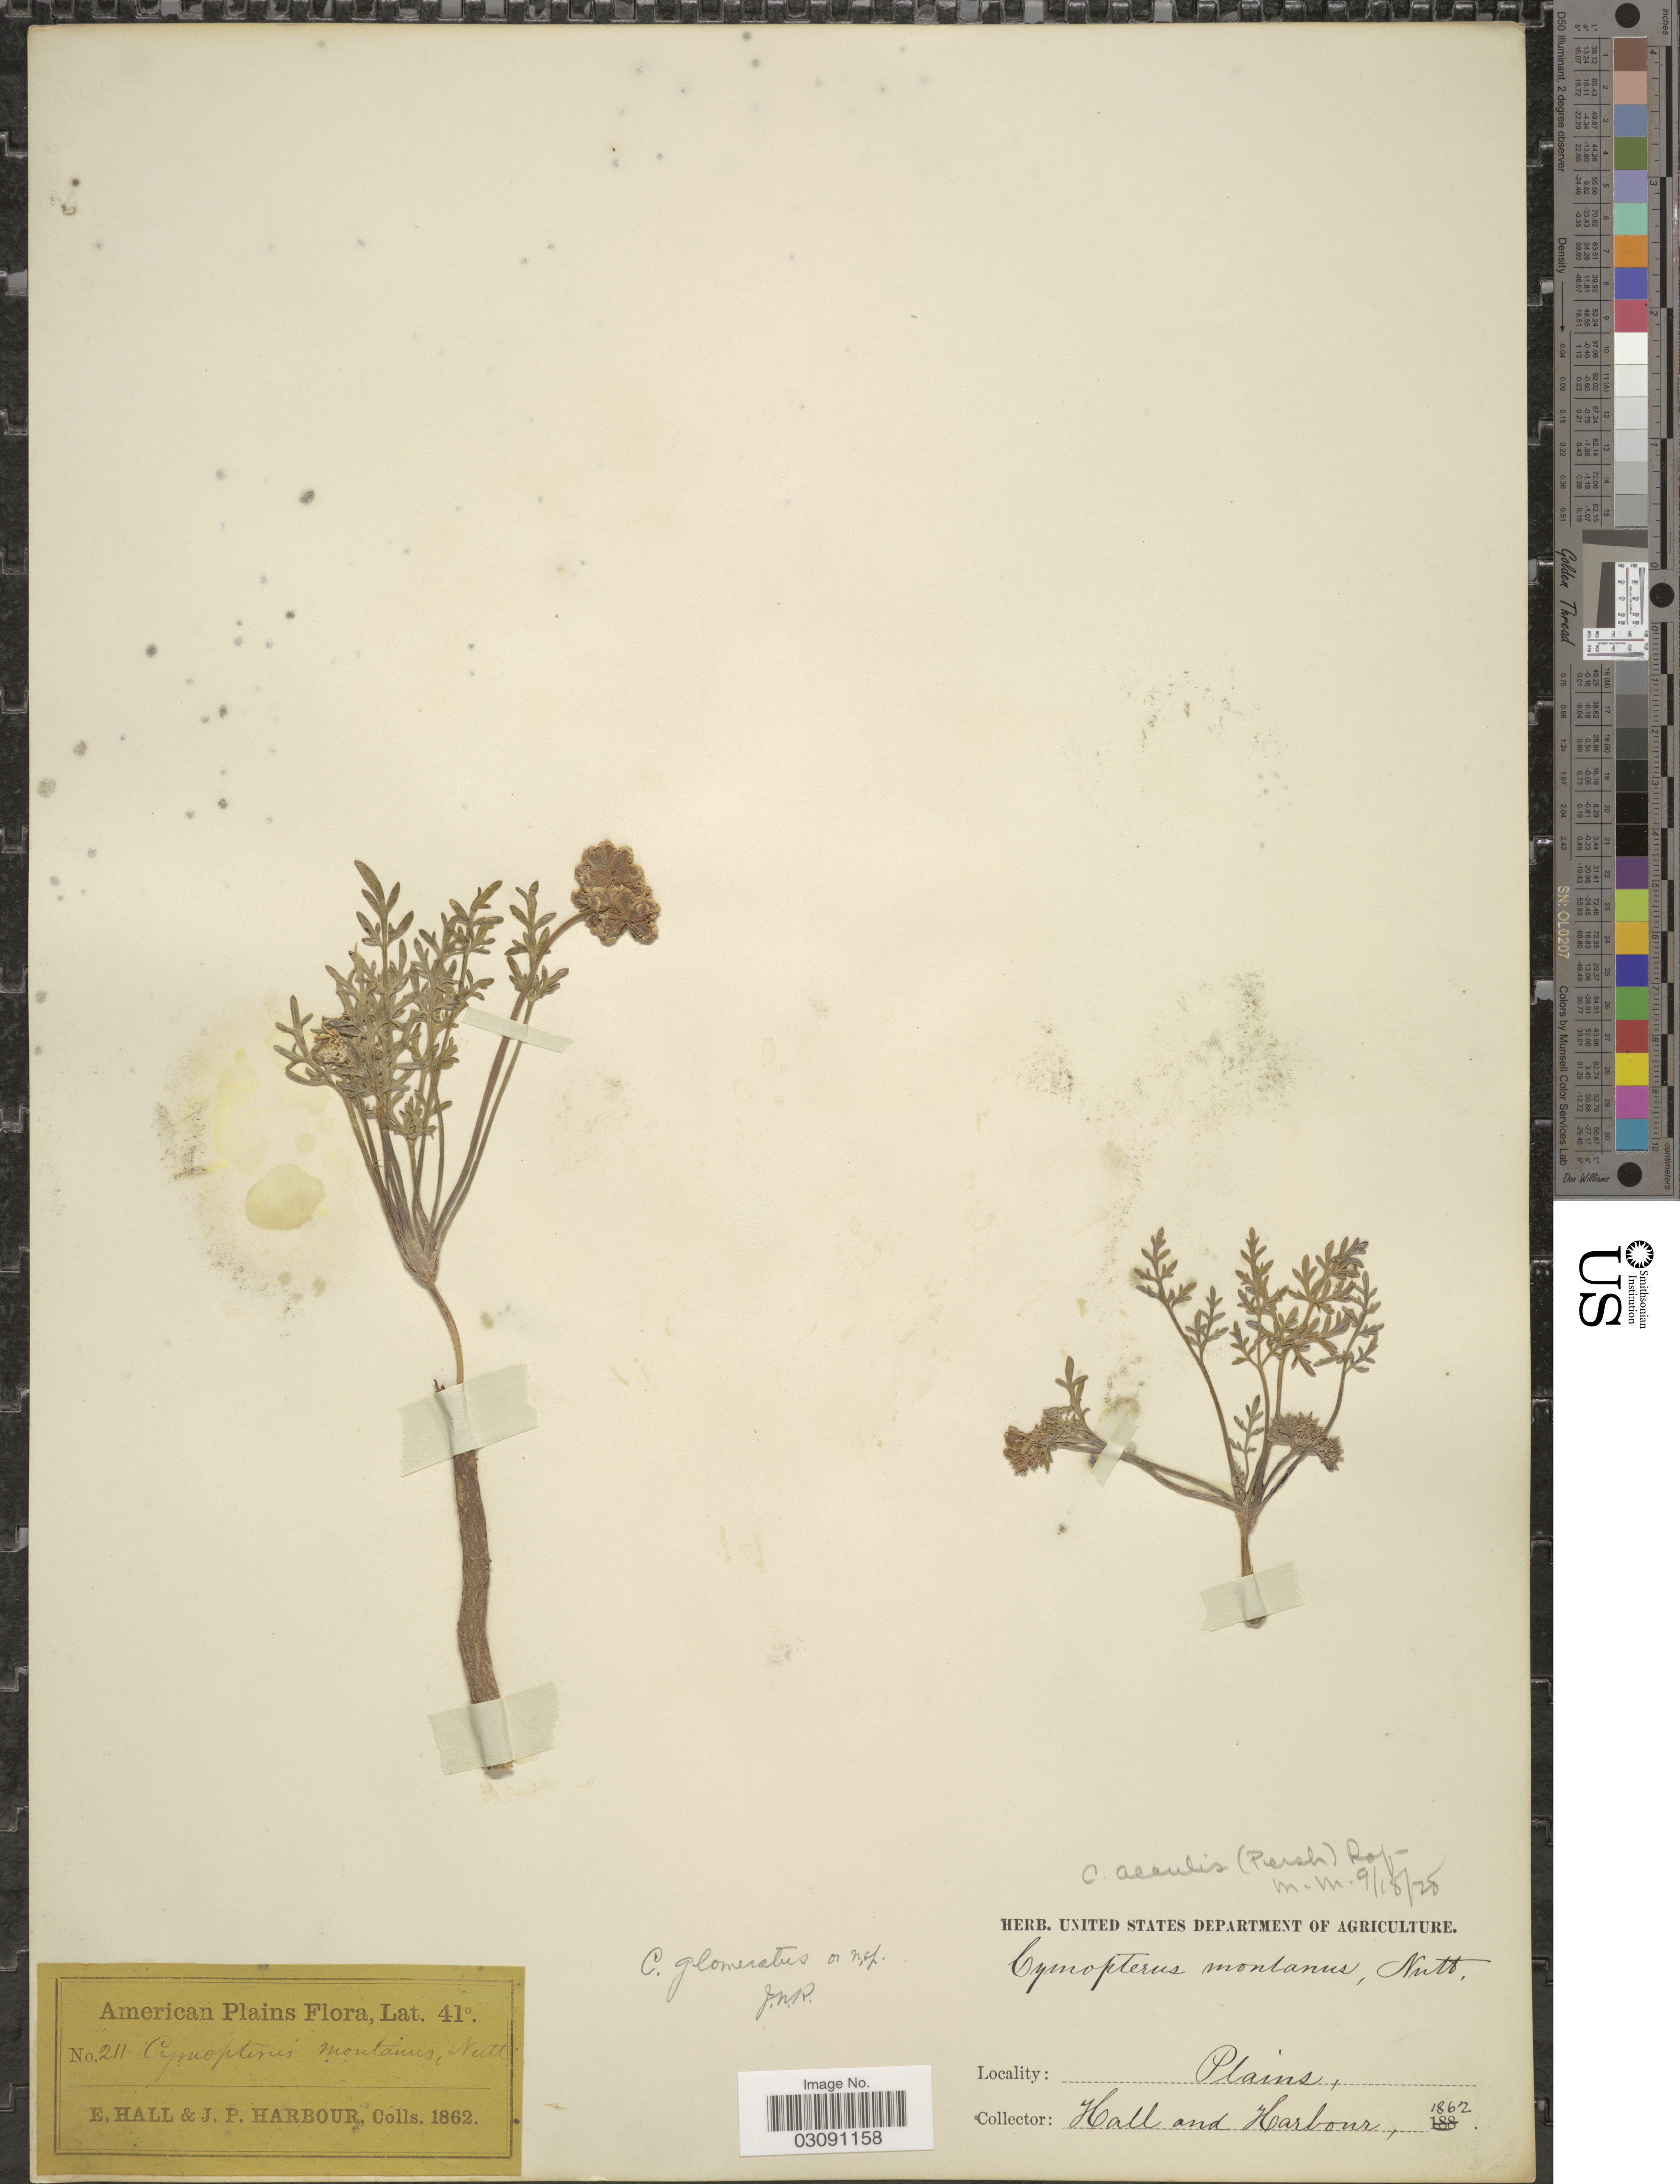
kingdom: Plantae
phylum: Tracheophyta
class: Magnoliopsida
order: Apiales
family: Apiaceae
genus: Cymopterus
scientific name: Cymopterus acaulis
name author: (Pursh) Raf.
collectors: E. Hall & J. Harbour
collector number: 211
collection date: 1862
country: United States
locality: American Plains.